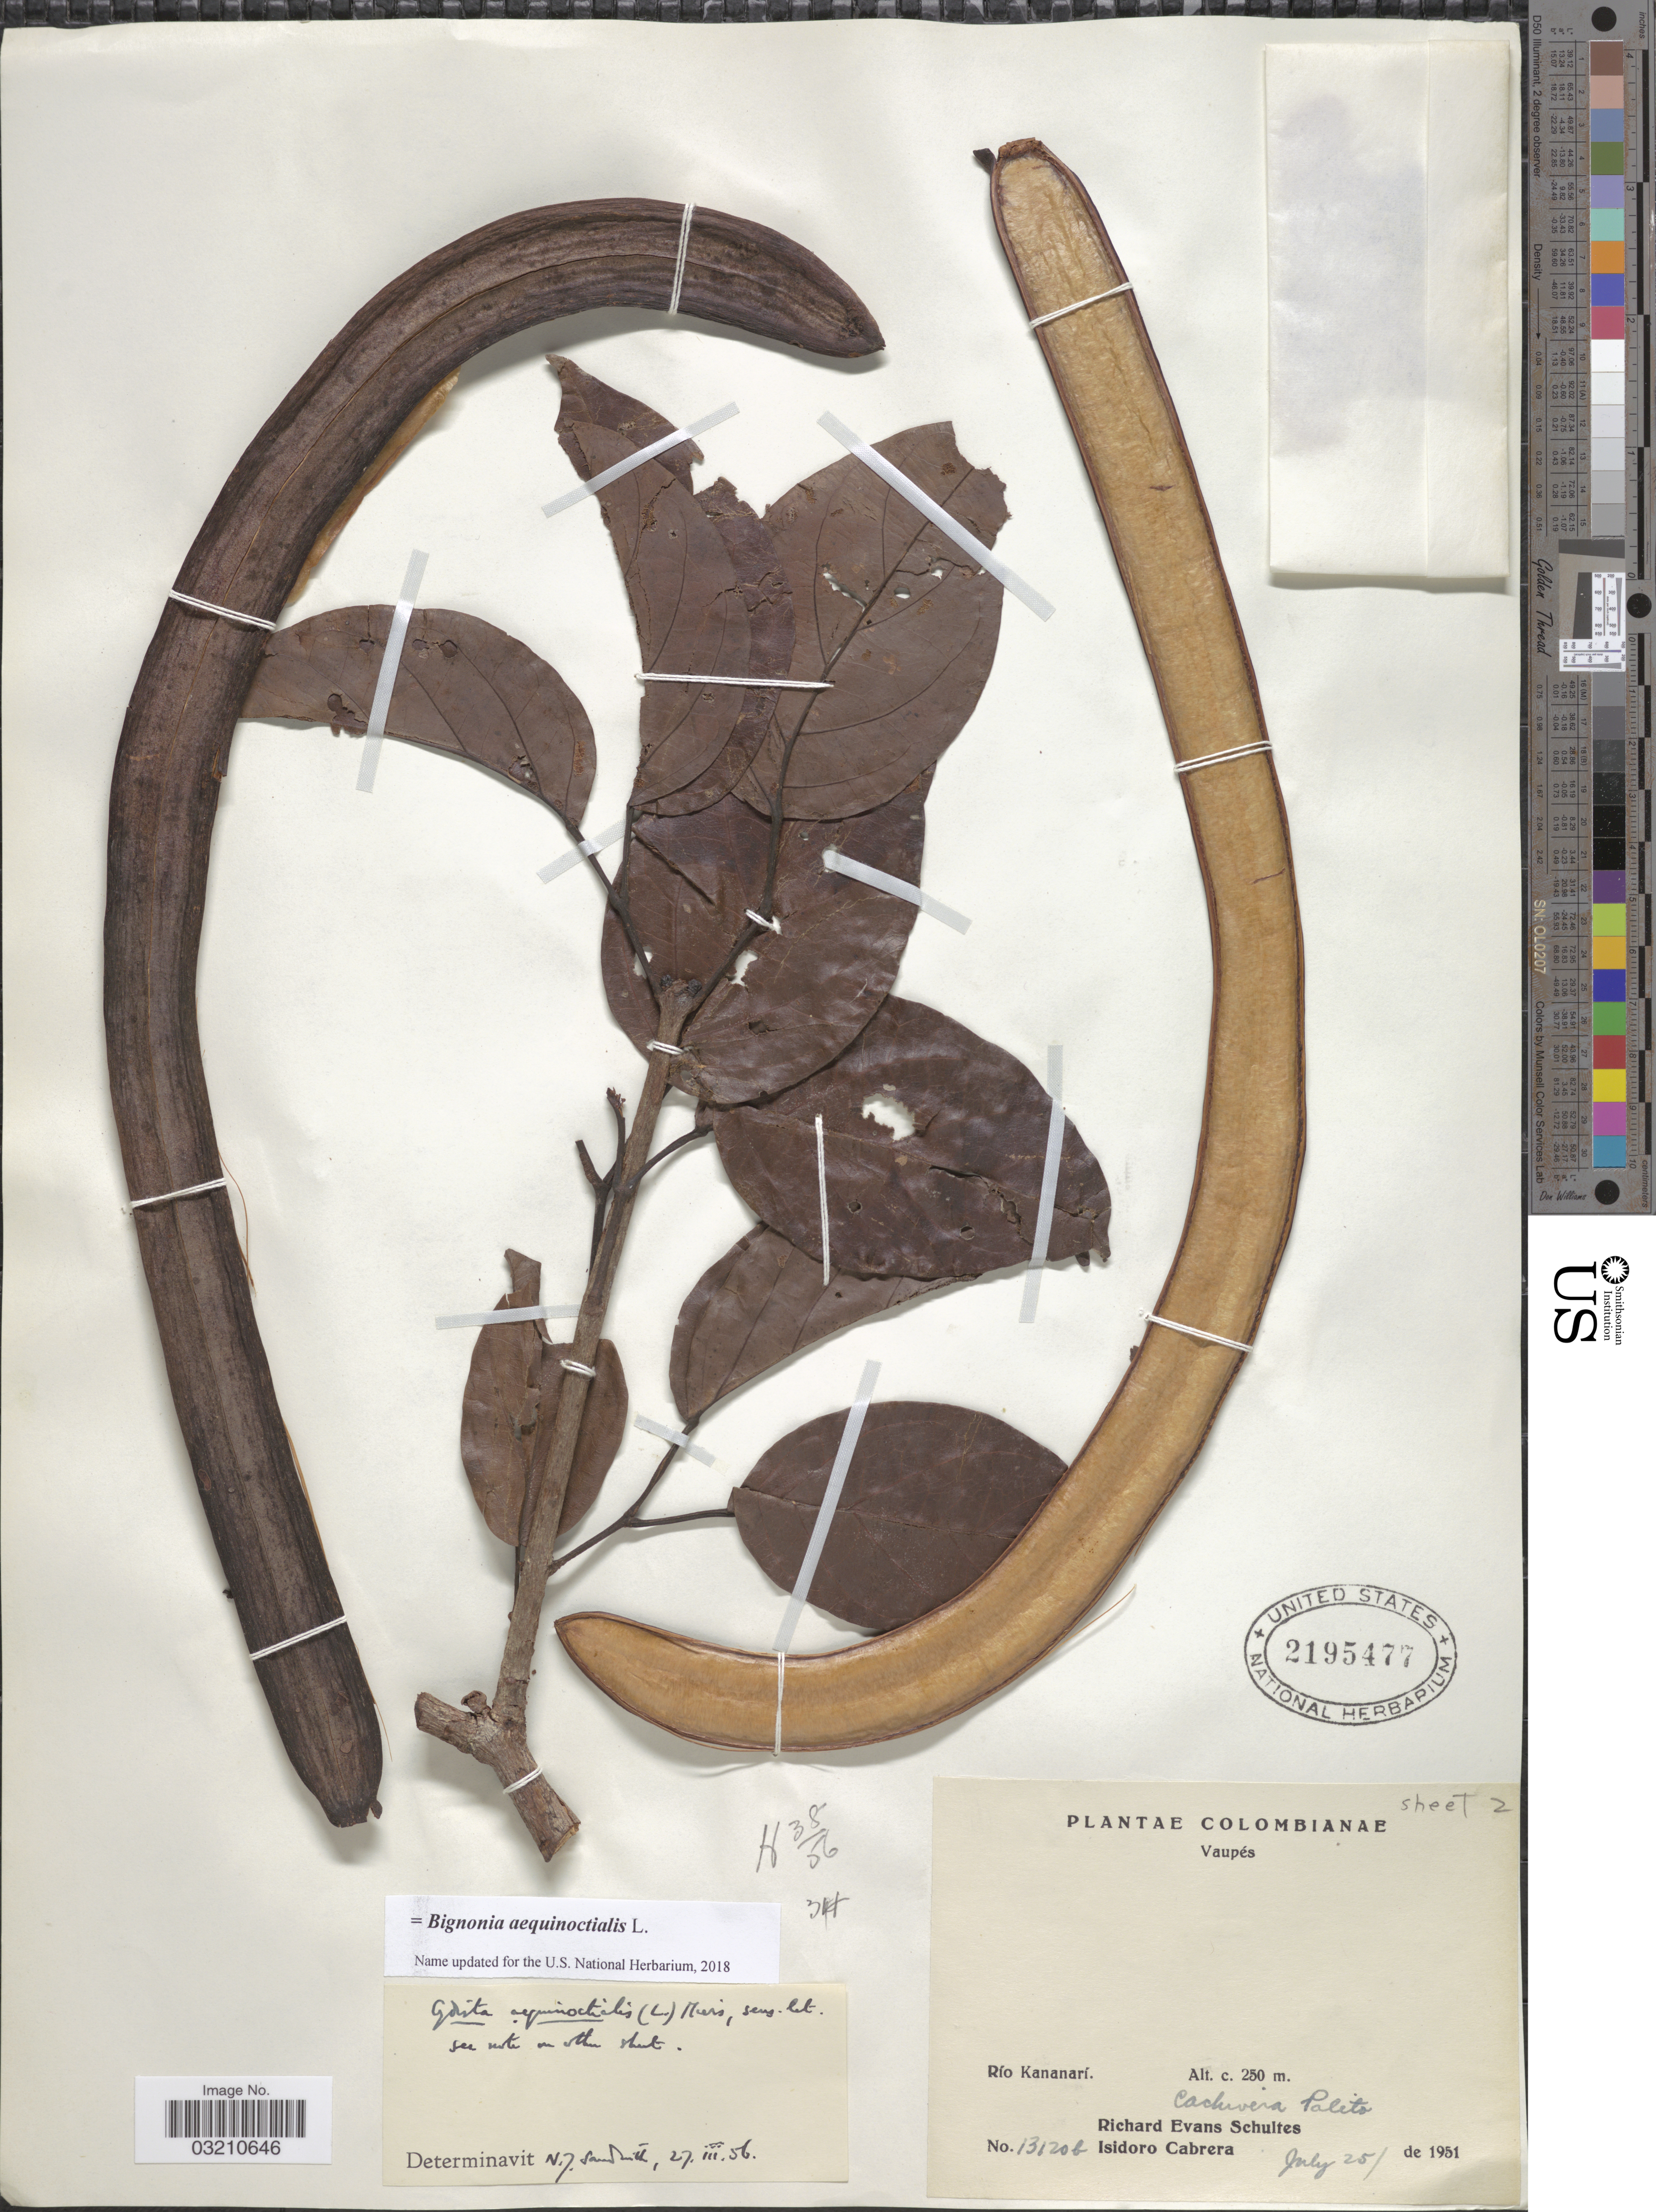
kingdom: Plantae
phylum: Tracheophyta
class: Magnoliopsida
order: Lamiales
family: Bignoniaceae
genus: Bignonia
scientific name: Bignonia aequinoctialis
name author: L.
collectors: R. E. Schultes & I. Cabrera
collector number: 13120b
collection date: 1951-07-25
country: Colombia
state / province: Vaupés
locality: Río Kananarí. Cachoeira Palito.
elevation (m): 250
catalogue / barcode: US 2195477